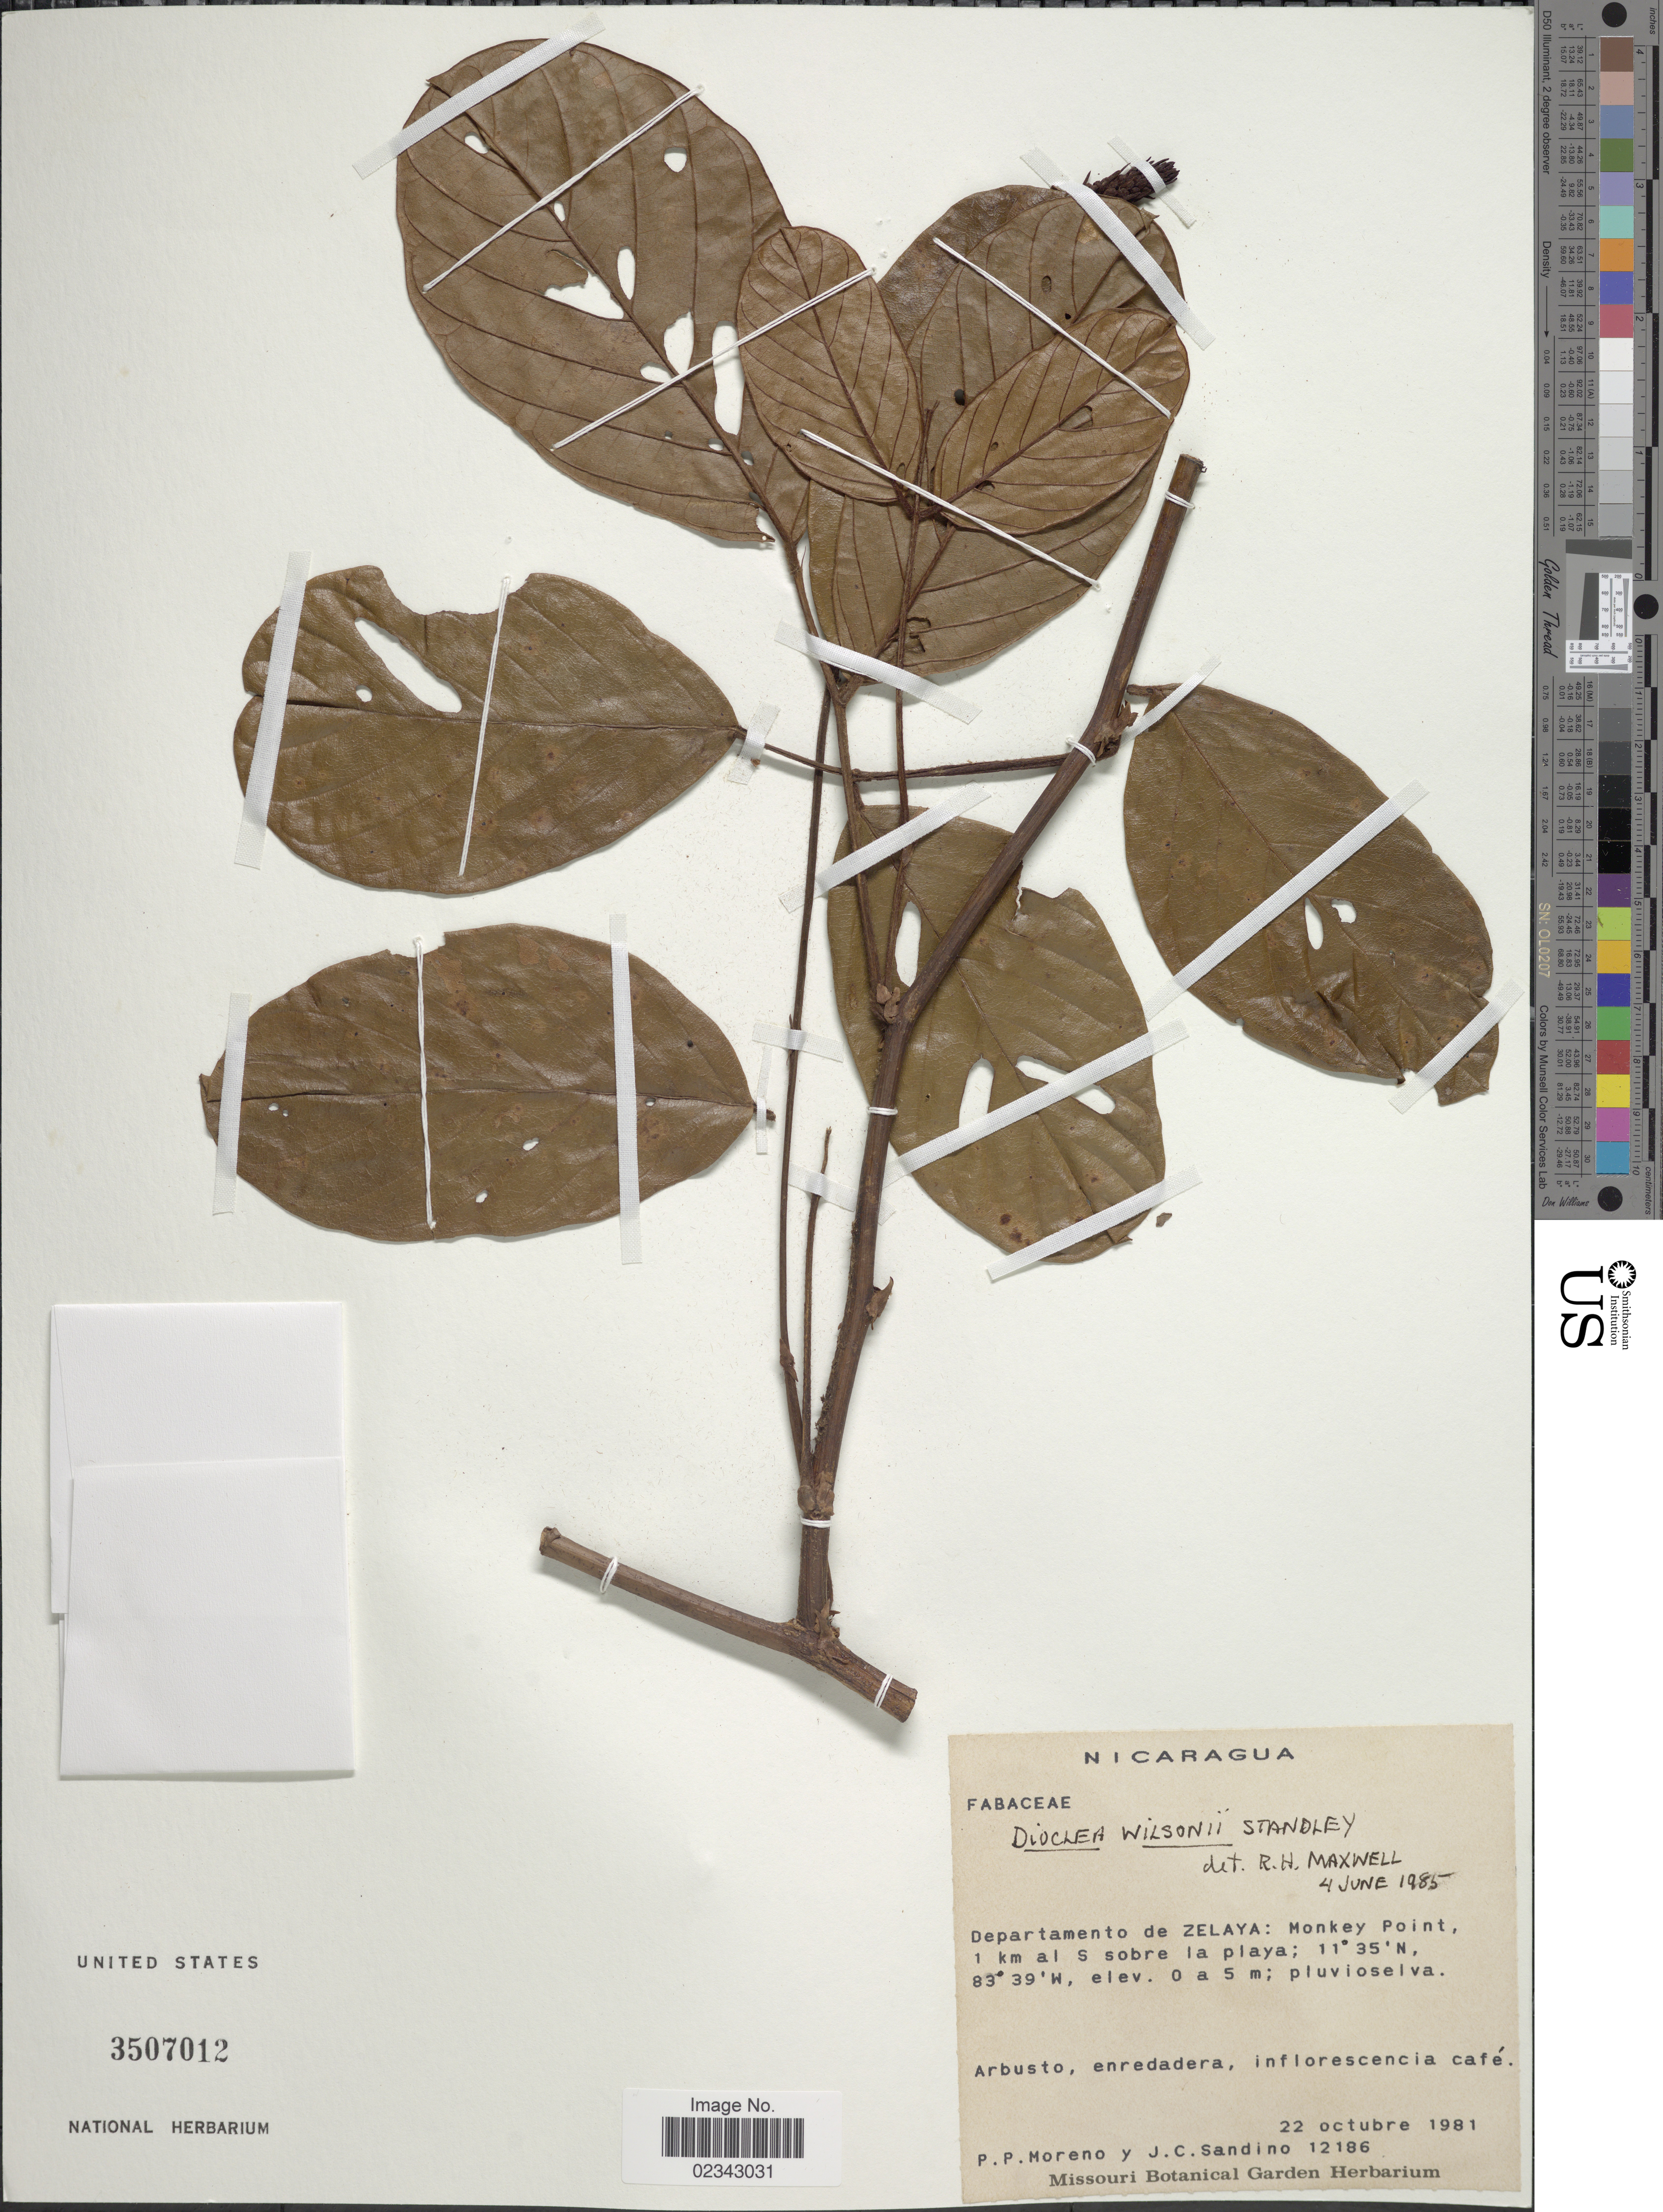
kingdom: Plantae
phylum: Tracheophyta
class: Magnoliopsida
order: Fabales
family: Fabaceae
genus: Macropsychanthus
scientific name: Macropsychanthus wilsonii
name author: (Standl.) L.P. Queiroz & Snak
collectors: P. Moreno & J. Sandino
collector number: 12186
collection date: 1981-10-22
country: Nicaragua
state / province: Atlantico Norte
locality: Departamento de Zelaya: Monkey, 1 km al S sobre la playa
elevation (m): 0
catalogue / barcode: US 3507012